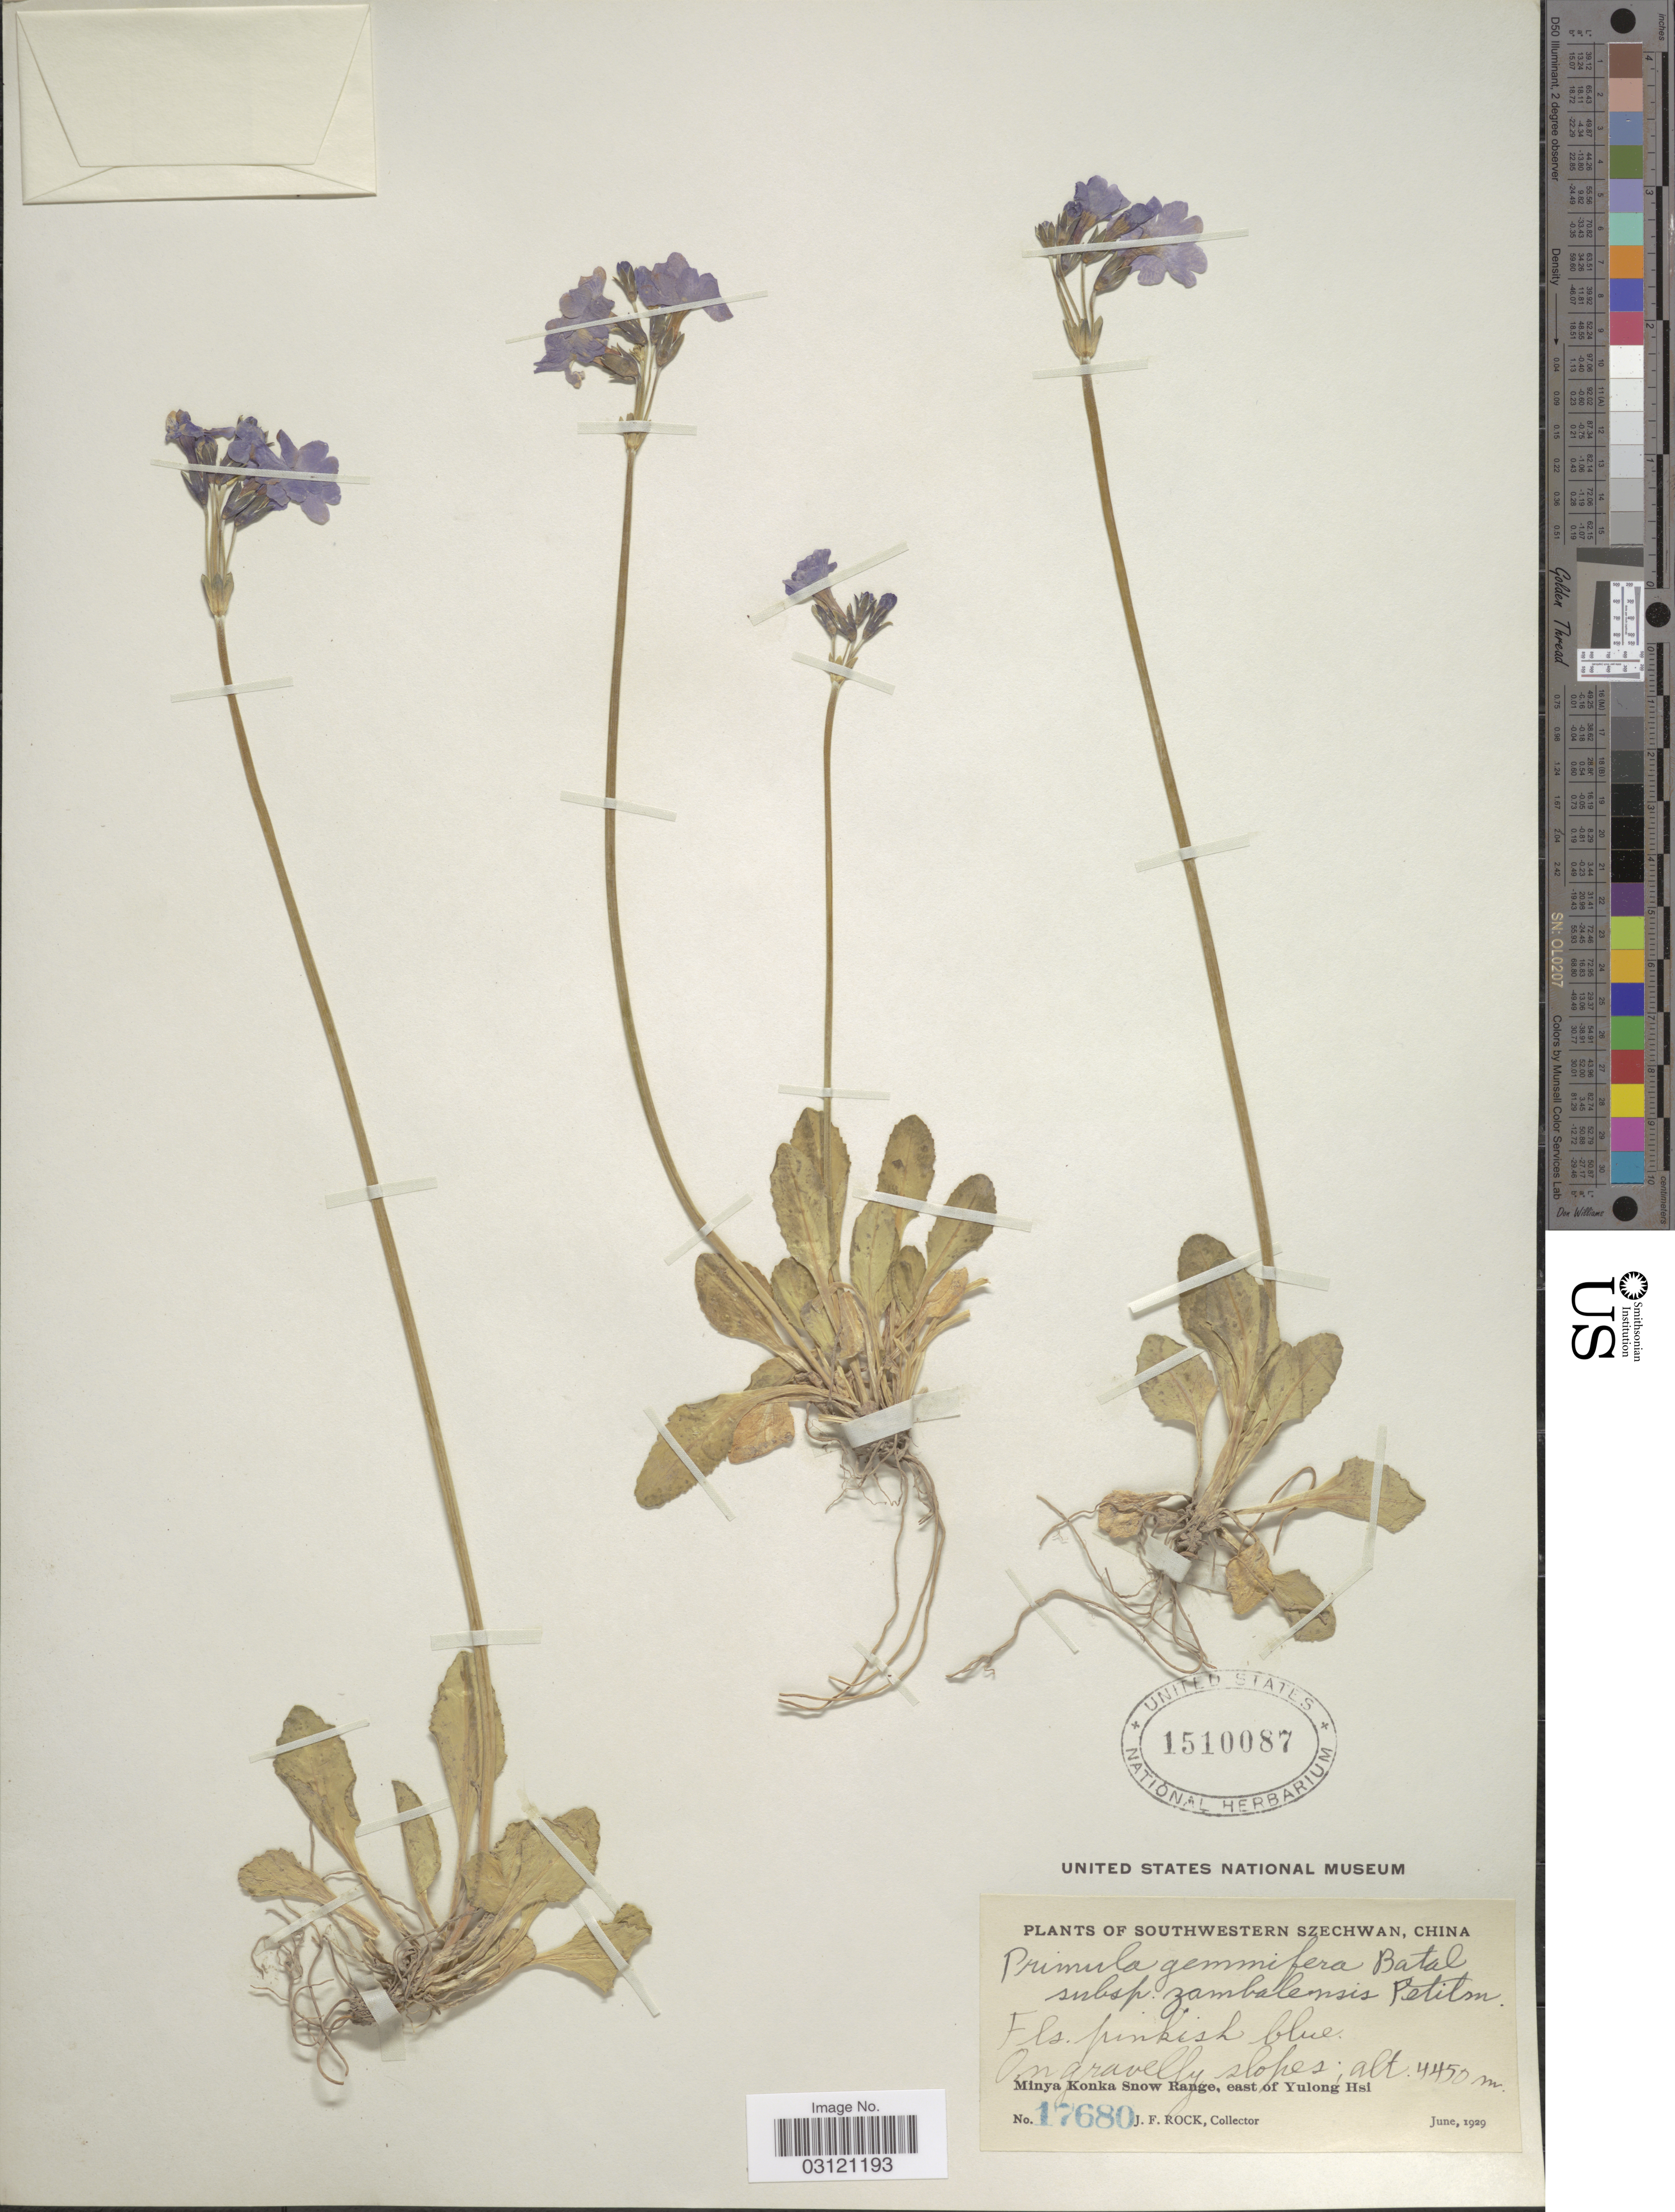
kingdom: Plantae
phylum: Tracheophyta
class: Magnoliopsida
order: Ericales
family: Primulaceae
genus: Primula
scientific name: Primula gemmifera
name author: Batalin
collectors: J. Rock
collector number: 17680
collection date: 1929-06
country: China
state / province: Sichuan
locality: Southwestern Szechwan, China, Minya Konka Snow Range, east of Yulong Hsi.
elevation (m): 4450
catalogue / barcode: US 1510087